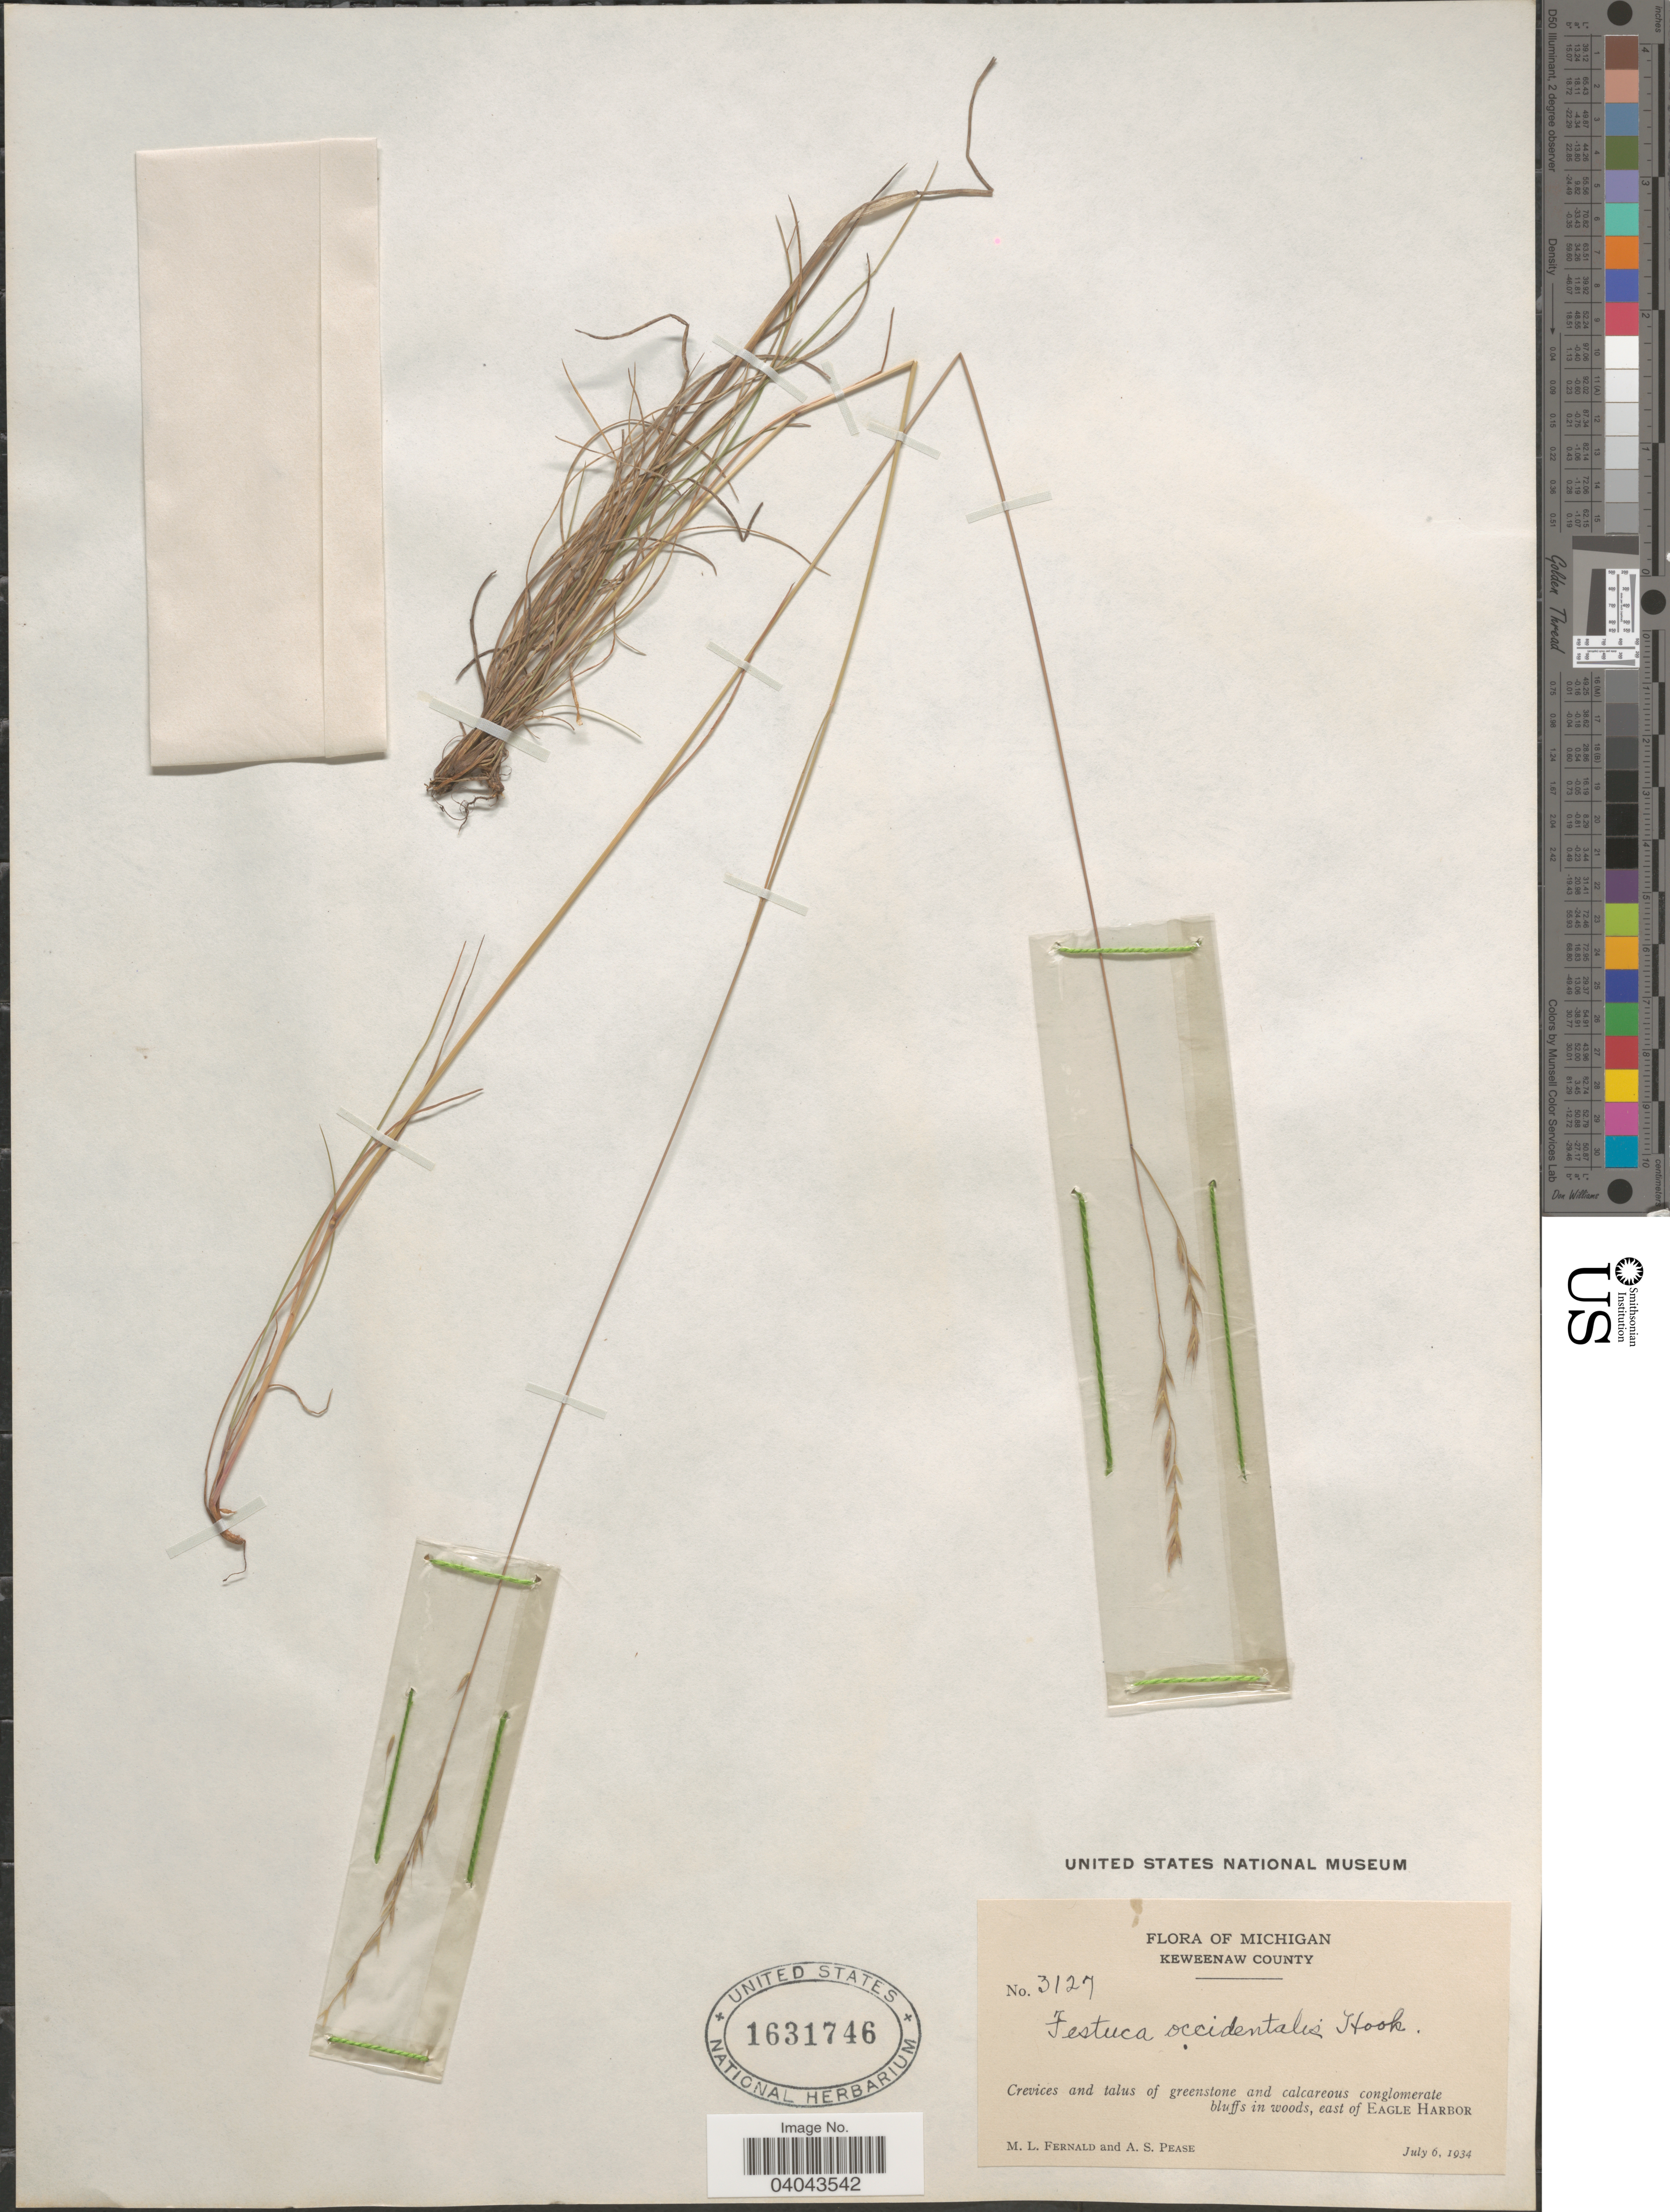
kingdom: Plantae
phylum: Tracheophyta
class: Liliopsida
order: Poales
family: Poaceae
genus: Festuca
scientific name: Festuca occidentalis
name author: Hook.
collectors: M. L. Fernald & A. S. Pease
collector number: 3127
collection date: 1934-07-06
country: United States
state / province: Michigan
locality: Keweenaw County. East of Eagle Harbor.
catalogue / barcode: US 1631746